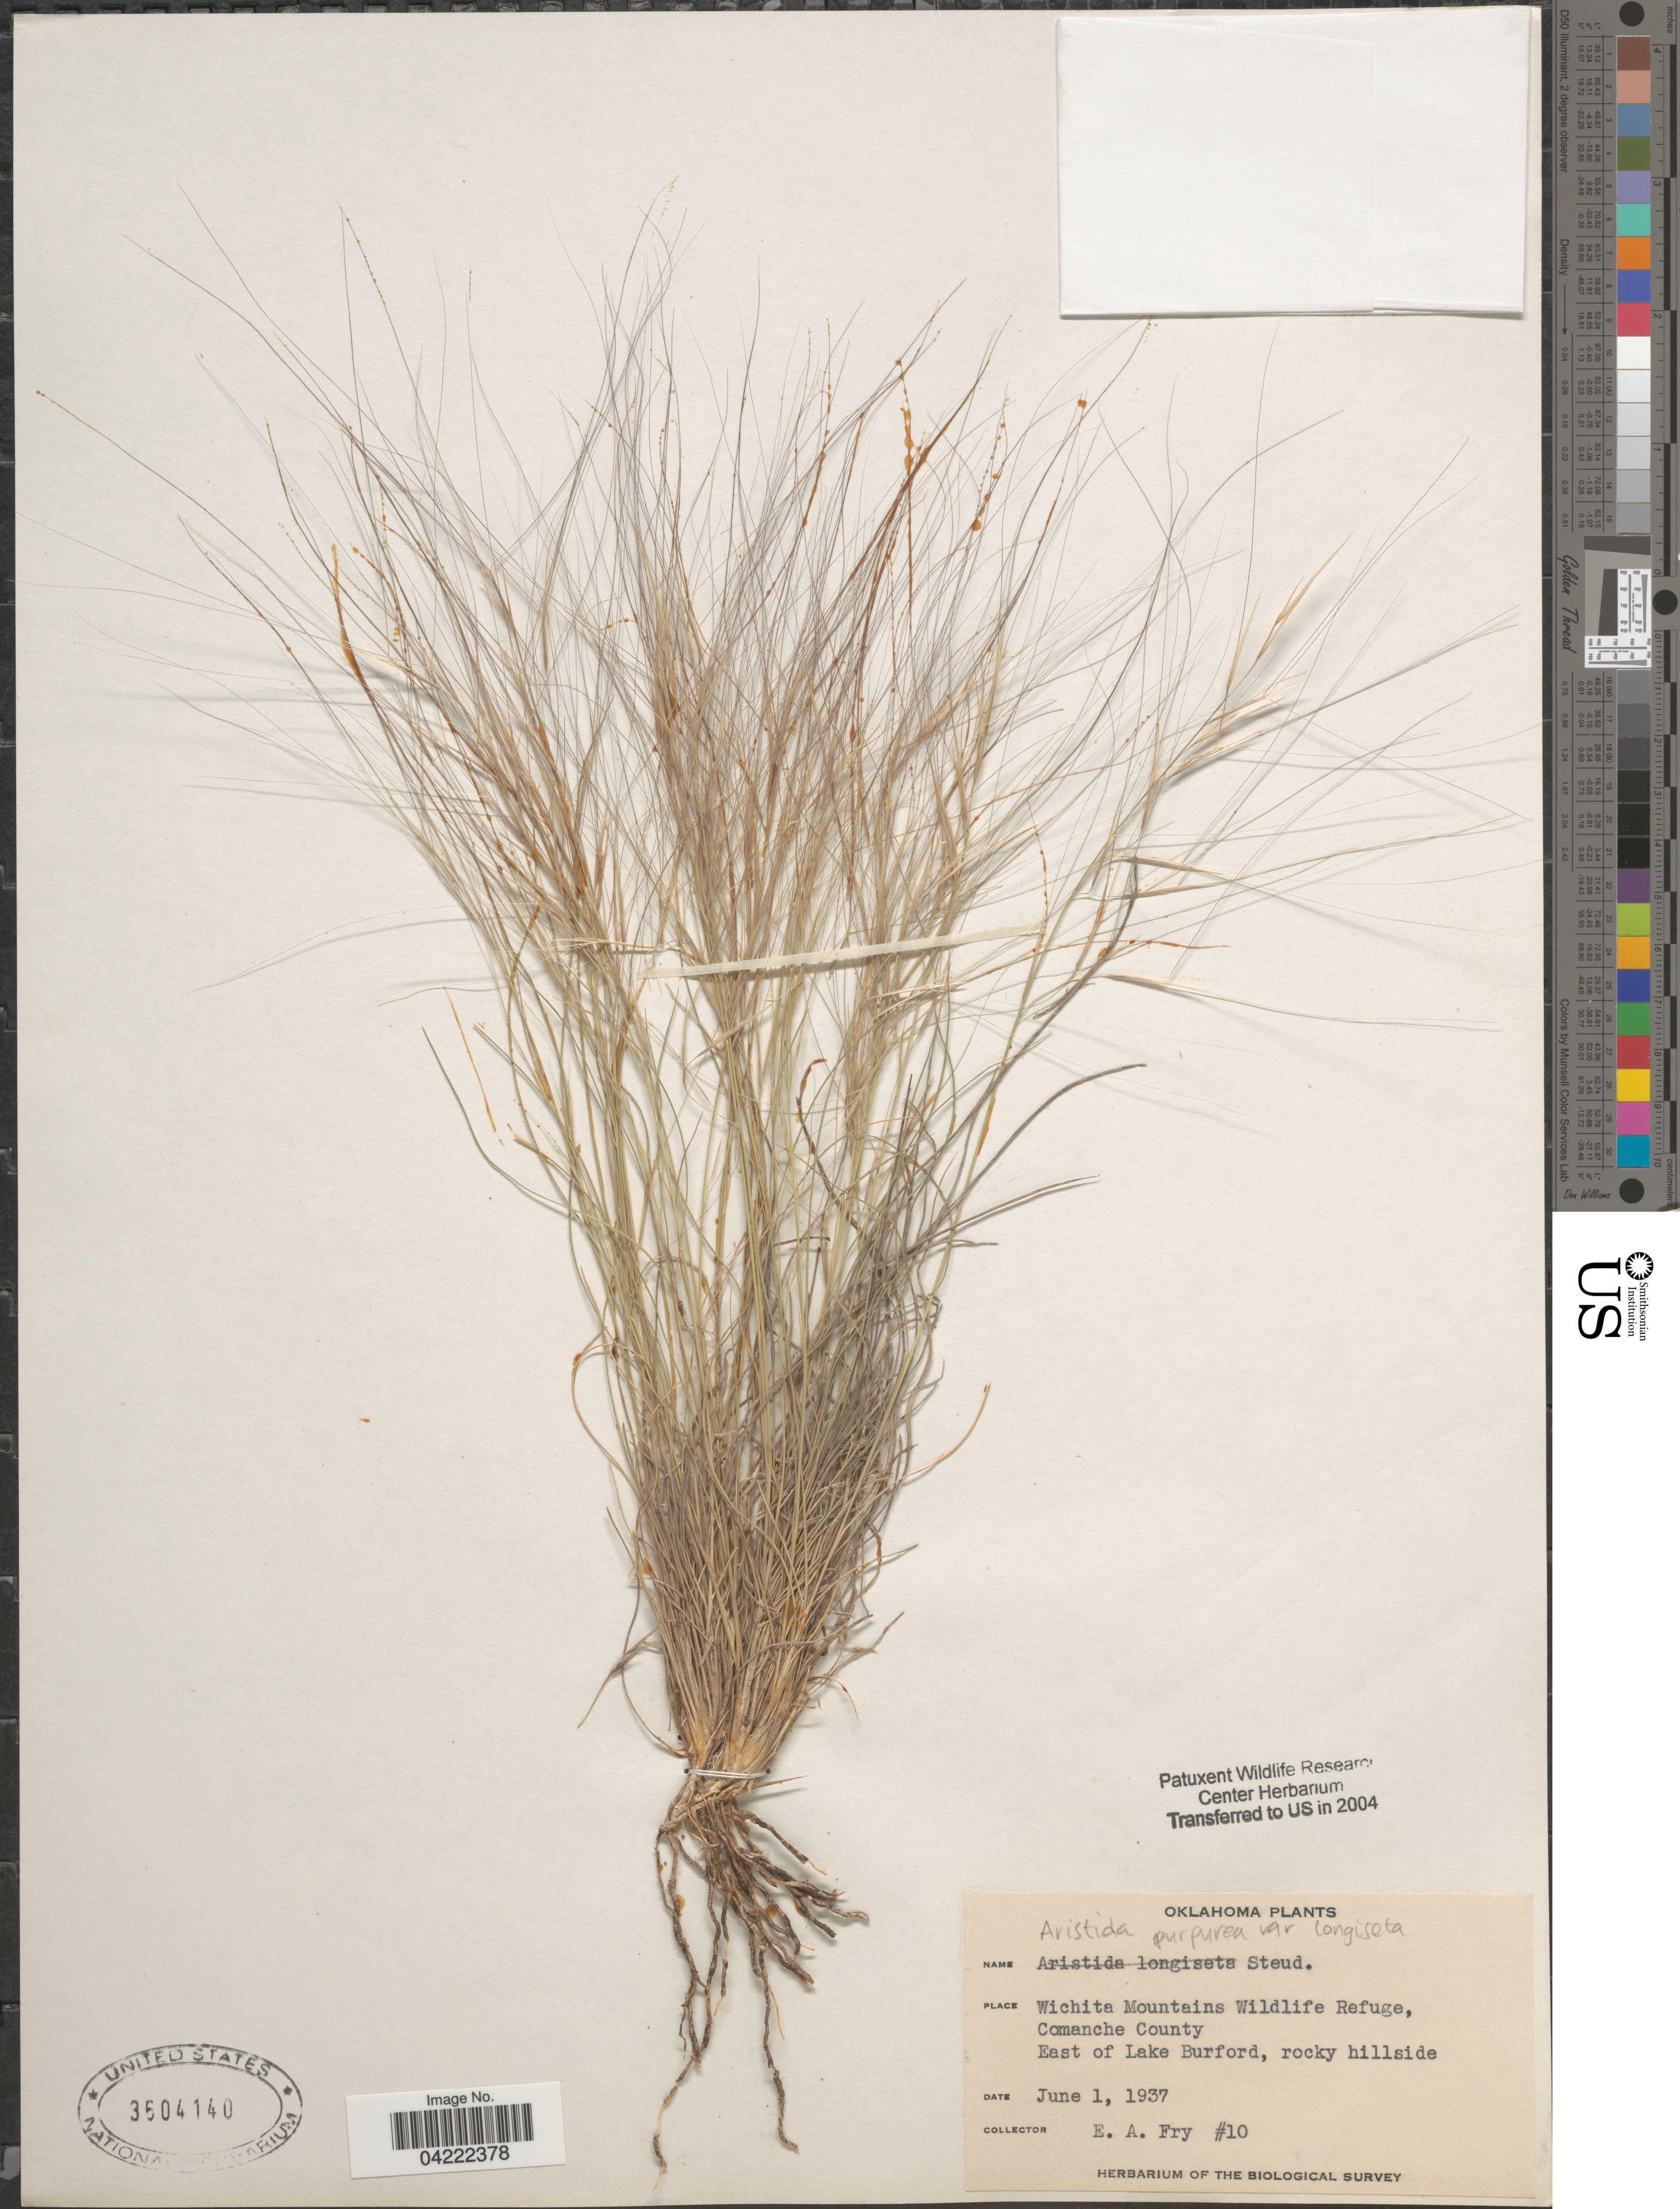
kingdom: Plantae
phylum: Tracheophyta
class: Liliopsida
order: Poales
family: Poaceae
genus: Aristida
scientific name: Aristida purpurea var. longiseta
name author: (Steud.) Vasey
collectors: E. Fry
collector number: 10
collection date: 1937-06-01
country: United States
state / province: Oklahoma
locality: Wichita Mountains Wildlife Refuge, Comanche County. East of Lake Burford, rocky hillside. Biological Survey.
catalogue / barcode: US 3604140